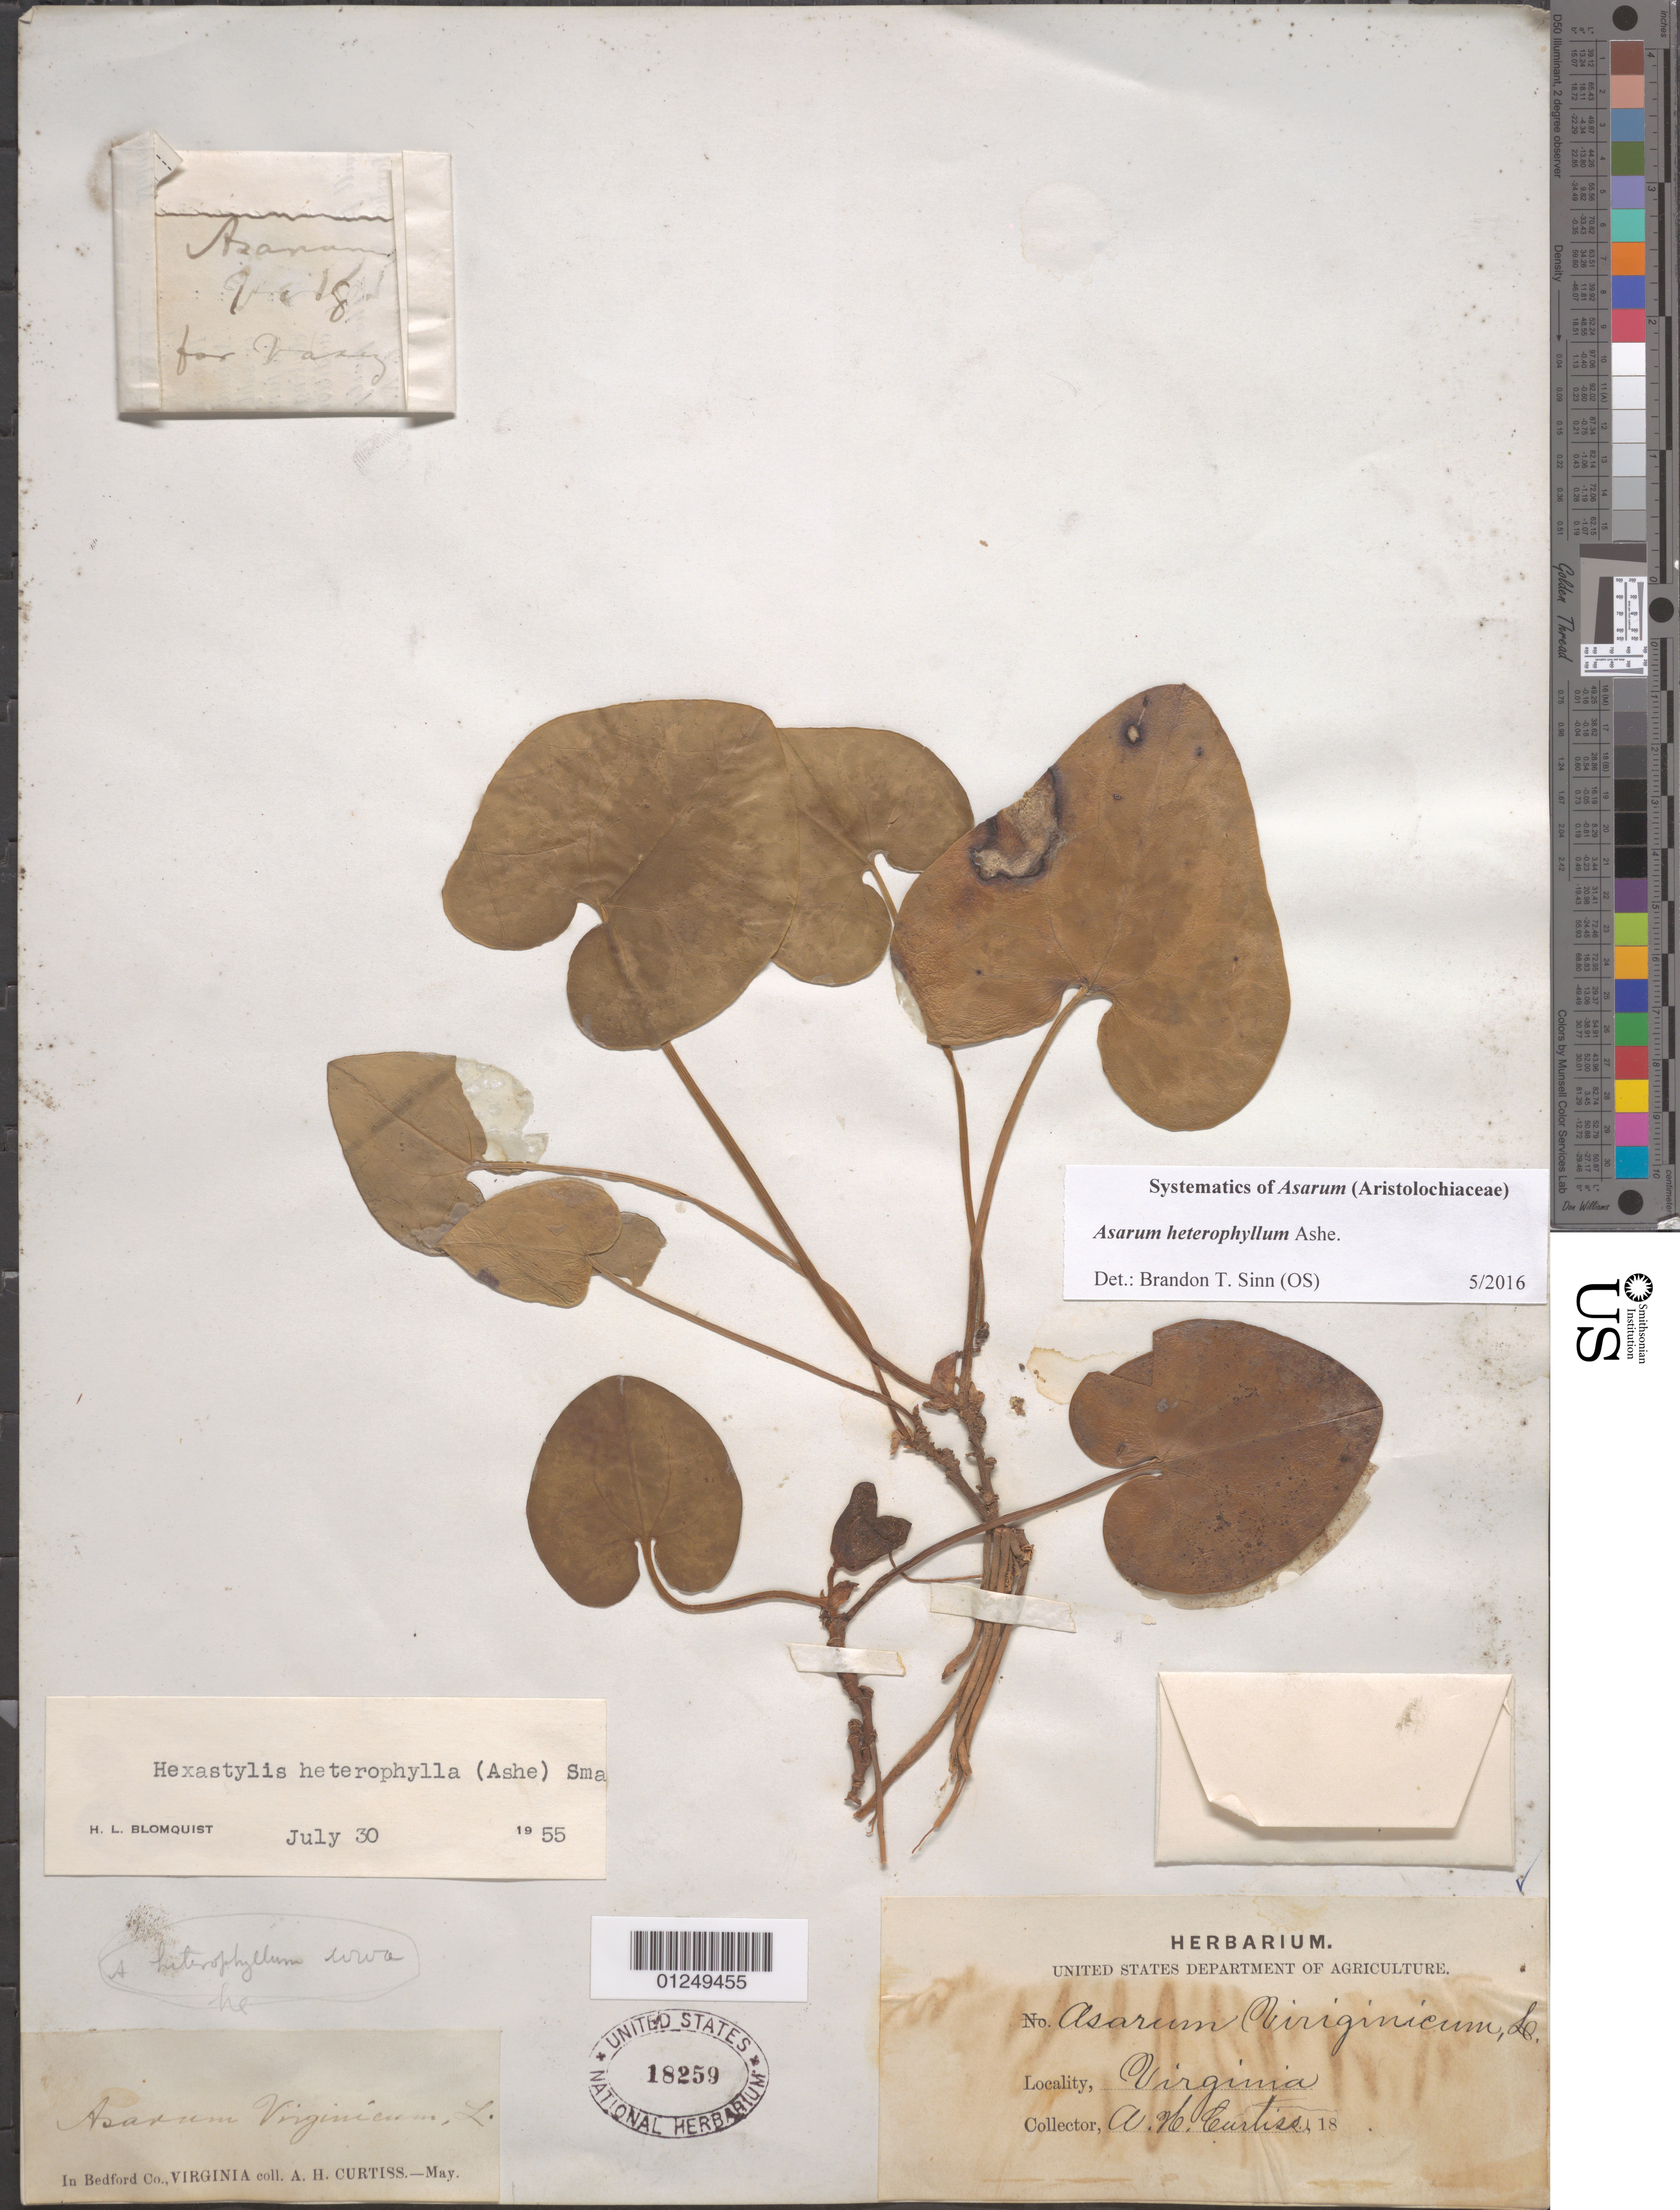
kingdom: Plantae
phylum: Tracheophyta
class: Magnoliopsida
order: Piperales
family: Aristolochiaceae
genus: Hexastylis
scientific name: Hexastylis heterophylla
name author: (Ashe) Small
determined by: Blomquist, H. L.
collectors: A. H. Curtiss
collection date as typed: May 18--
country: United States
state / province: Virginia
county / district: Bedford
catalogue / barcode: US 18259